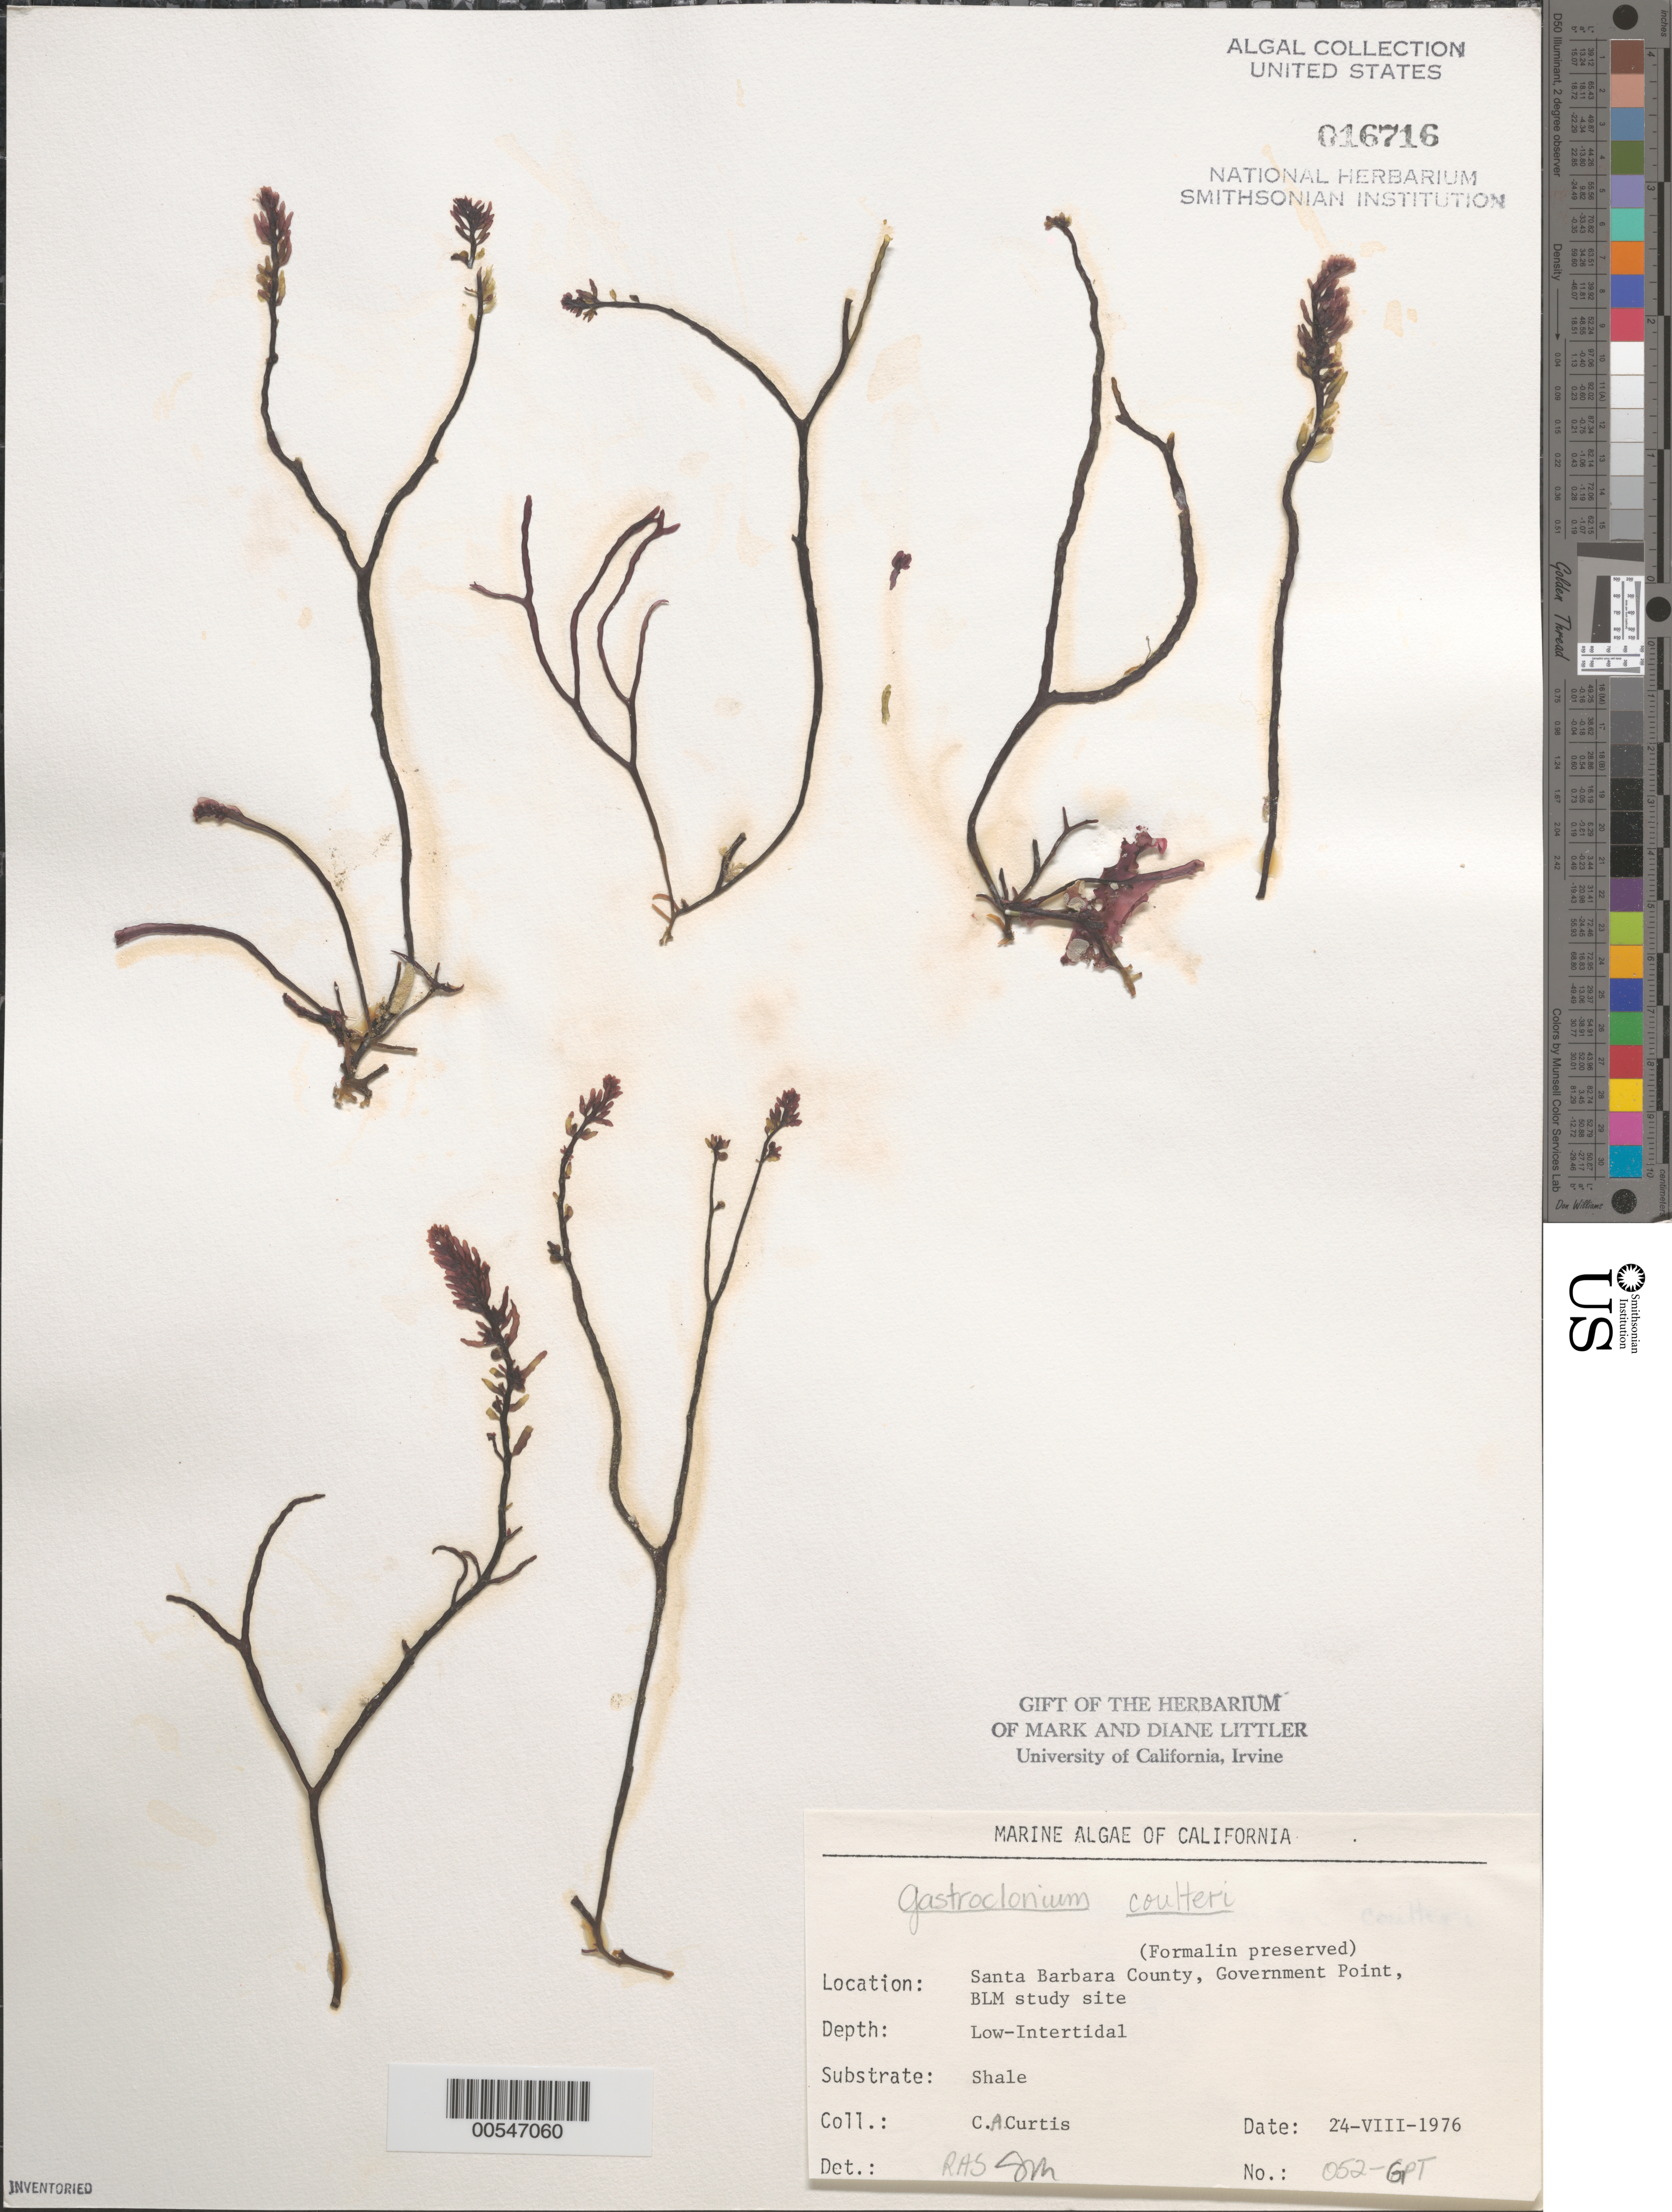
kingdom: Plantae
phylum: Rhodophyta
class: Florideophyceae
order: Rhodymeniales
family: Champiaceae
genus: Neogastroclonium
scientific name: Neogastroclonium subarticulatum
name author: (Turner) L. Le Gall et al.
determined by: Algae name updating Project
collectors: C. Curtis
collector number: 052-gpt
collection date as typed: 24 Aug 1976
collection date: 1976-08-24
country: United States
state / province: California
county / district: Santa Barbara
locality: Government Point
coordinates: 34 26'31"N, 120 24'06"W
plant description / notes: BLM-SOCALBIGHT Rocky Intertidal Survey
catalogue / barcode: US 16716